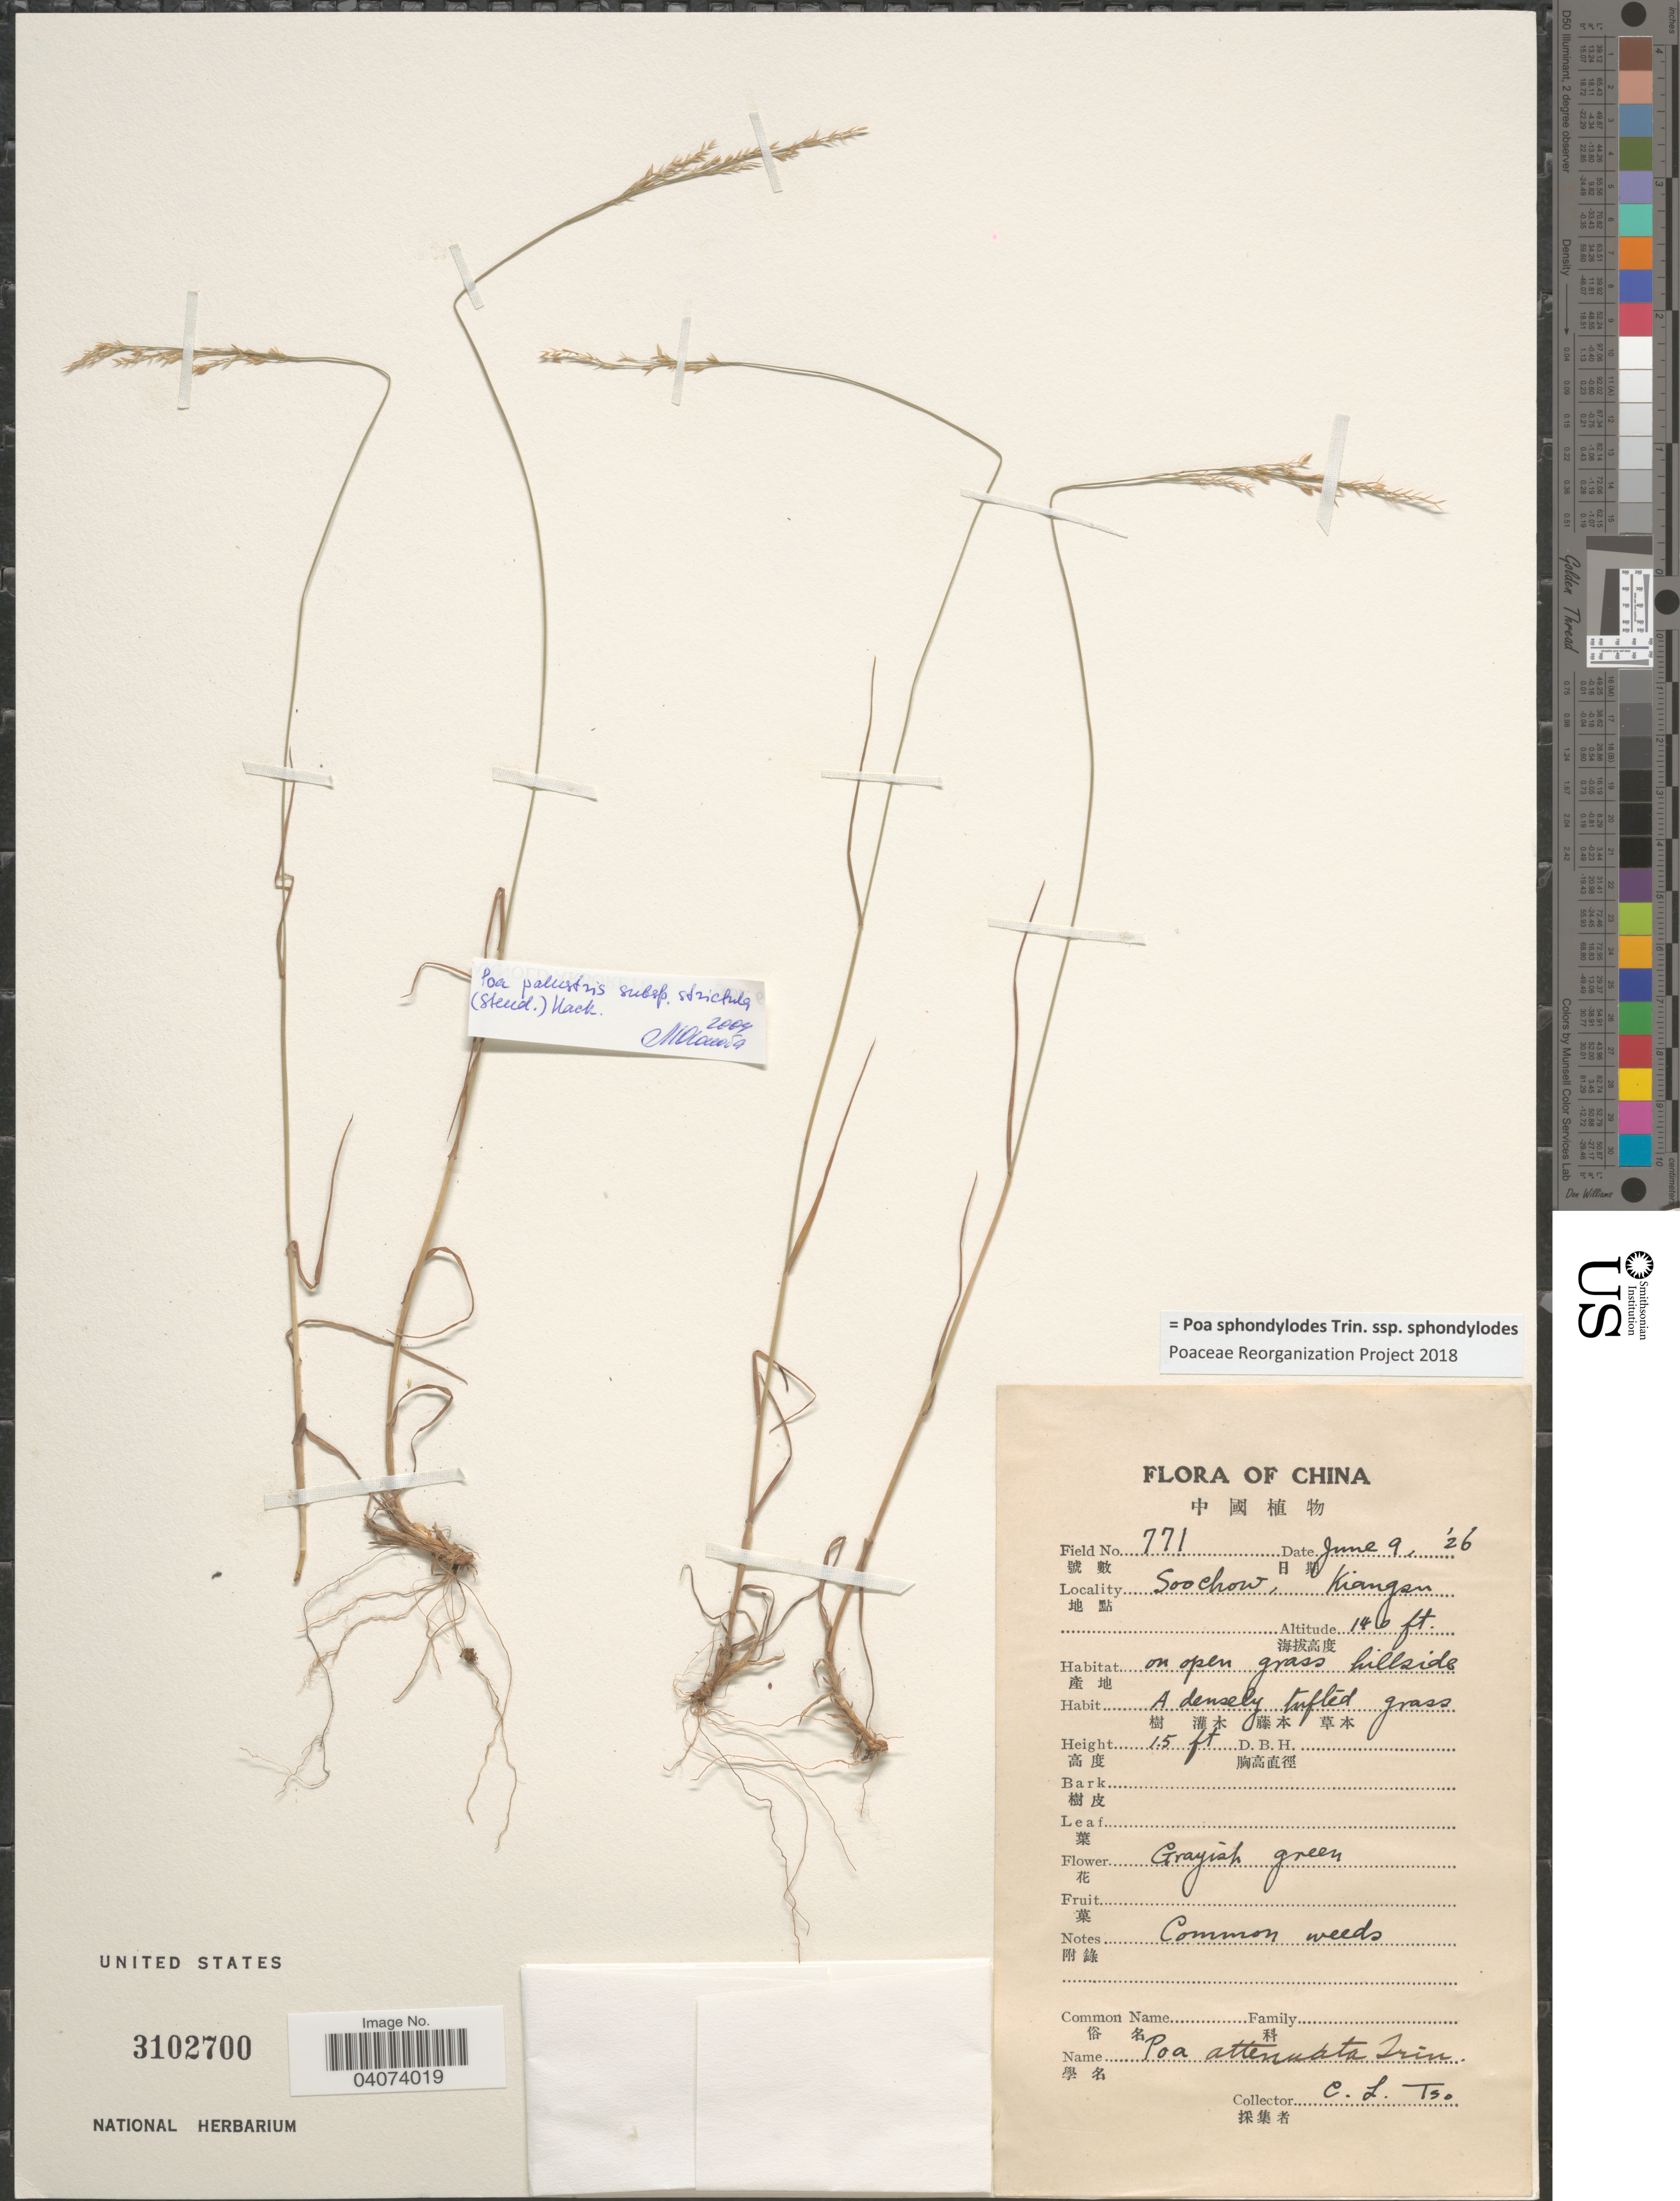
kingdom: Plantae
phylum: Tracheophyta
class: Liliopsida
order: Poales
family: Poaceae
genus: Poa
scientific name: Poa sphondylodes subsp. sphondylodes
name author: Trin.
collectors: C. Tso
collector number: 771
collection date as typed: Transcribed d/m/y: 9/6/26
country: China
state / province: Jiangsu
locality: Soochow. On open grass hillside. Kiangsu.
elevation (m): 43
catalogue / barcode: US 3102700